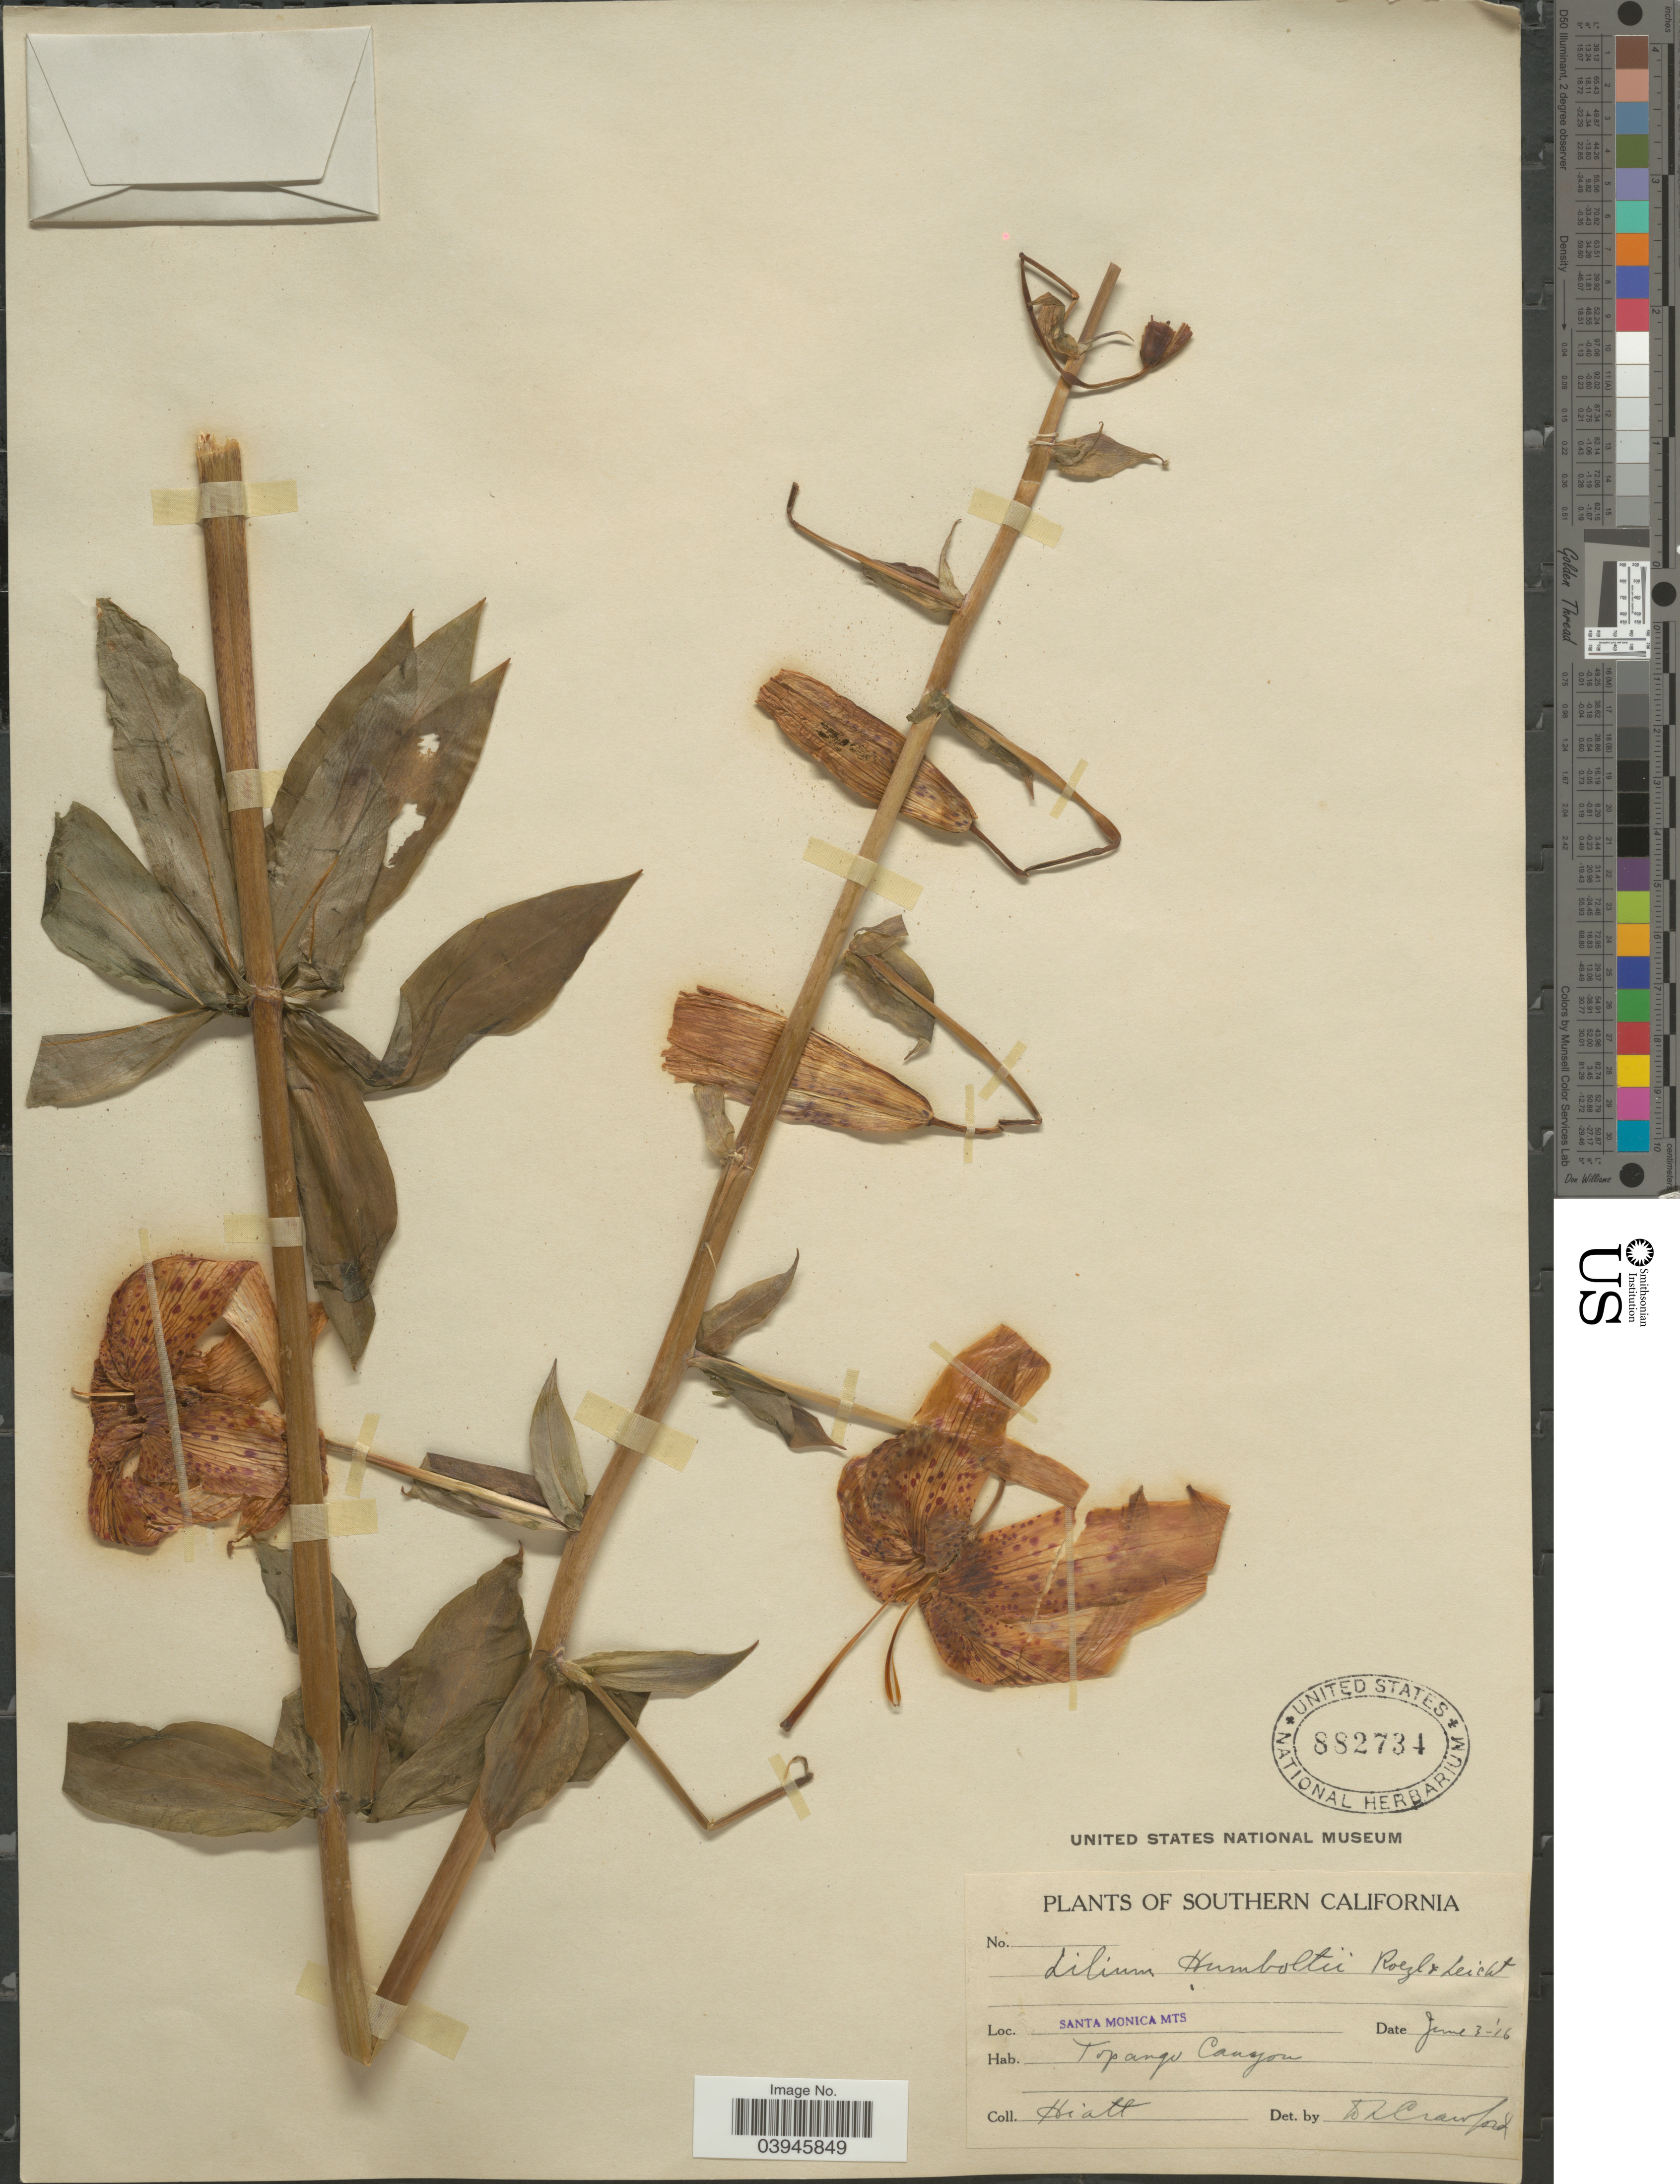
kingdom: Plantae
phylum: Tracheophyta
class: Liliopsida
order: Liliales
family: Liliaceae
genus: Lilium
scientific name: Lilium humboldtii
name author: Roezl & Leichtlin ex Duch.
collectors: Hiatt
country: United States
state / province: California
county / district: Los Angeles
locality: Southern California. Santa Monica Mts. Topango Canyon.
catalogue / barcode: US 882734